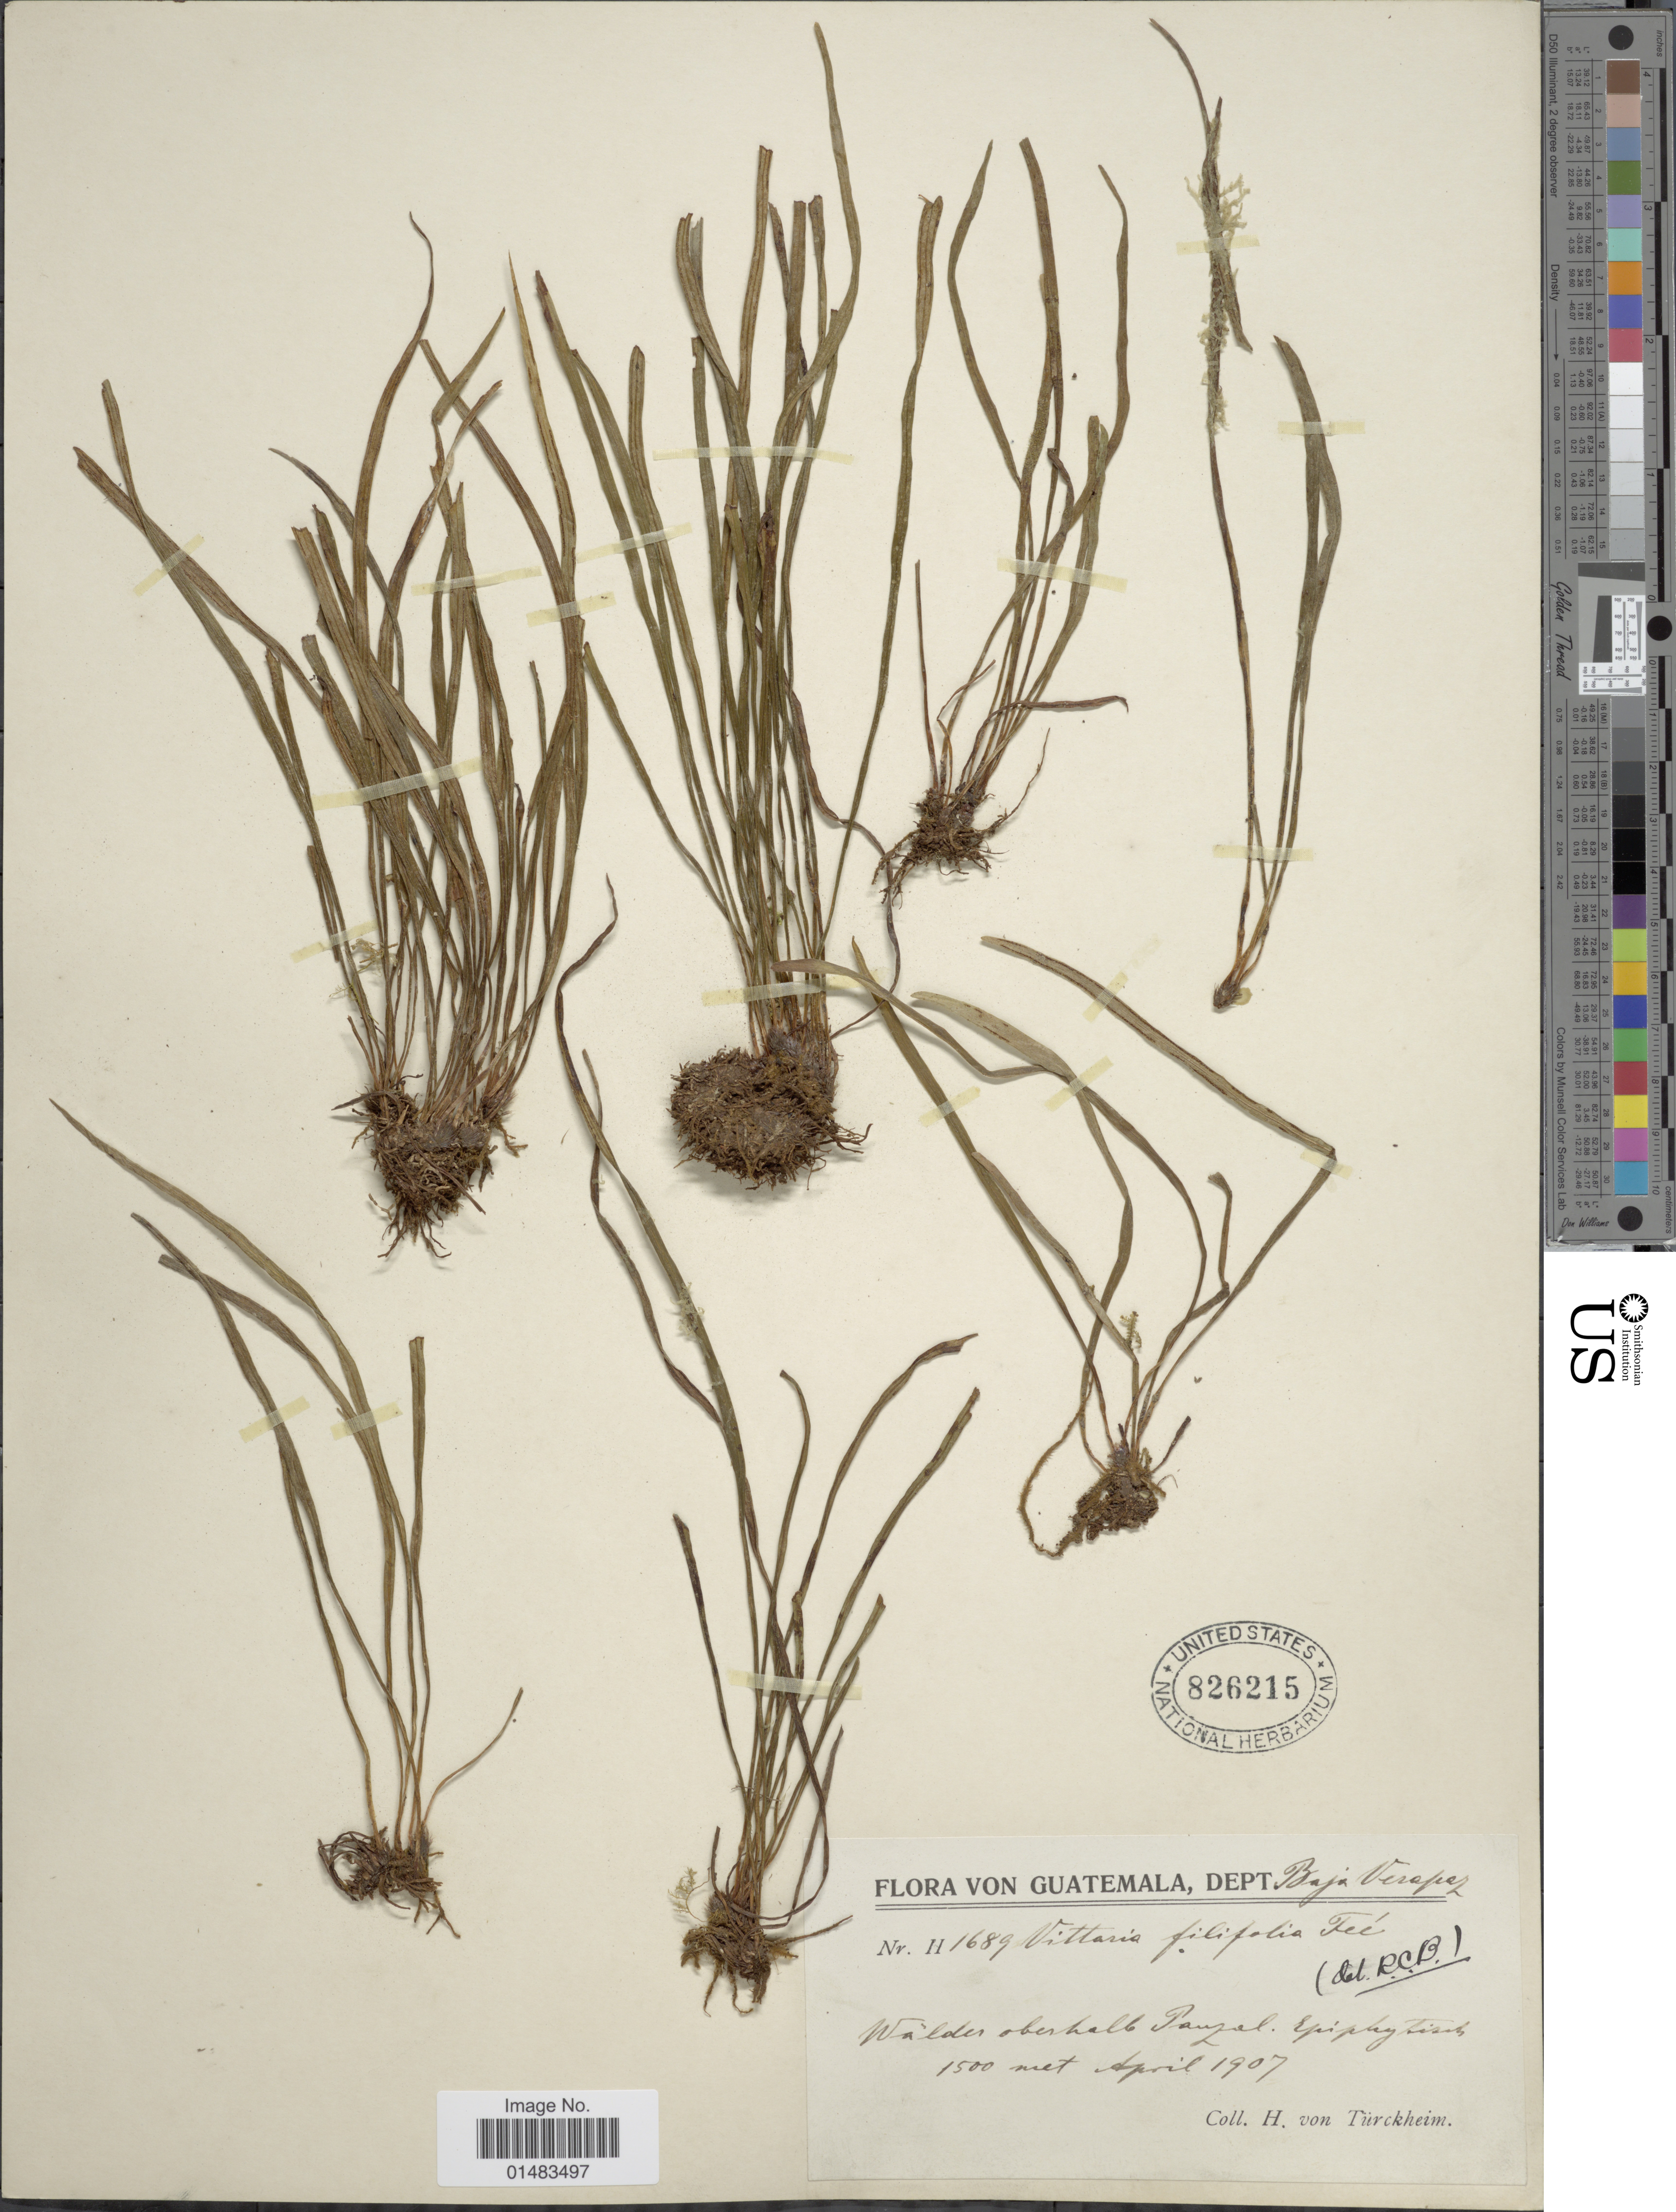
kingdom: Plantae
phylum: Tracheophyta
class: Polypodiopsida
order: Polypodiales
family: Pteridaceae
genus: Vittaria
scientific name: Vittaria graminifolia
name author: Kaulf.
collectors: H. von Türckheim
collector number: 1689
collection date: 1907-04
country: Guatemala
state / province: Baja Verapaz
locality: Walder oberhalb Panzal, epiphytisch [woods above Pansal, epiphytic]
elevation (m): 1500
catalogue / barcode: US 826215